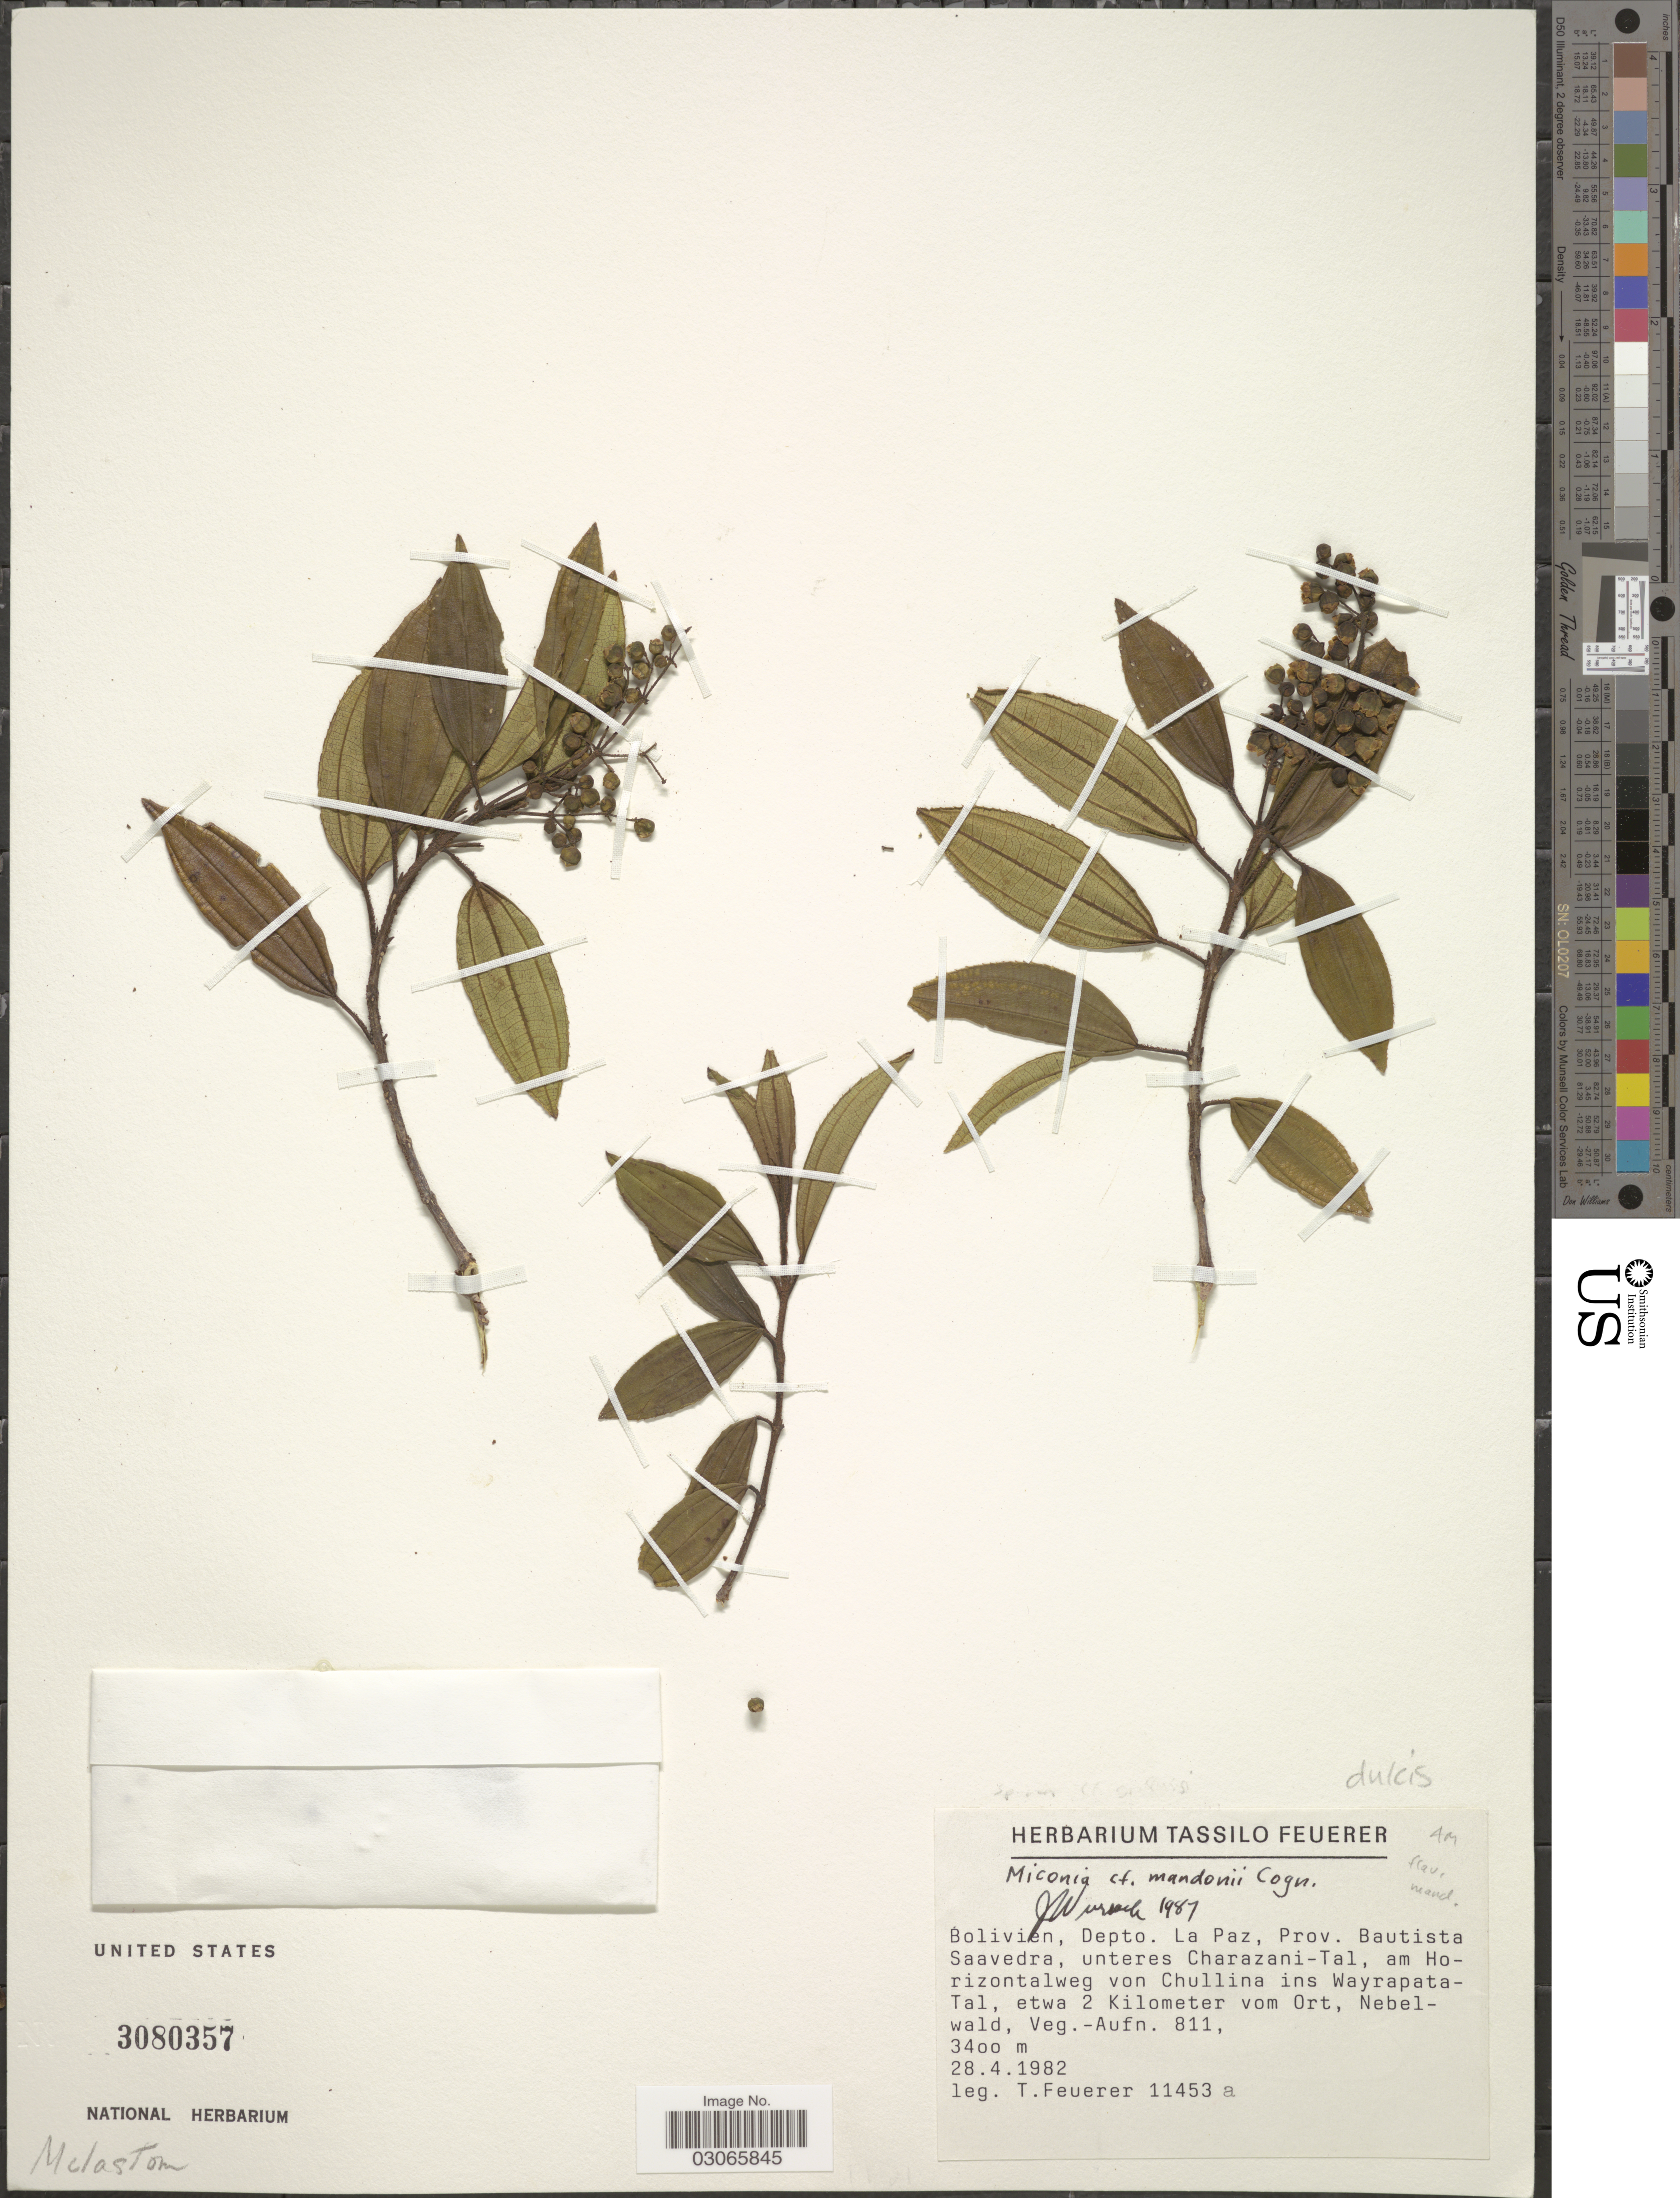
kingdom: Plantae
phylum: Tracheophyta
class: Magnoliopsida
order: Myrtales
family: Melastomataceae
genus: Miconia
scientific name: Miconia mandonii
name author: Cogn. in A. DC.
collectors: T. Feuerer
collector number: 11453a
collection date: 1982-04-28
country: Bolivia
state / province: La Paz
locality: Depto. La Paz, Prov. Bautista Saavedra, unteres Charazani-Tal, am Horizontalweg von Chullina ins Wayrapata-Tal, etwa 2 Kilometer vom Ort.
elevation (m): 3400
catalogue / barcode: US 3080357